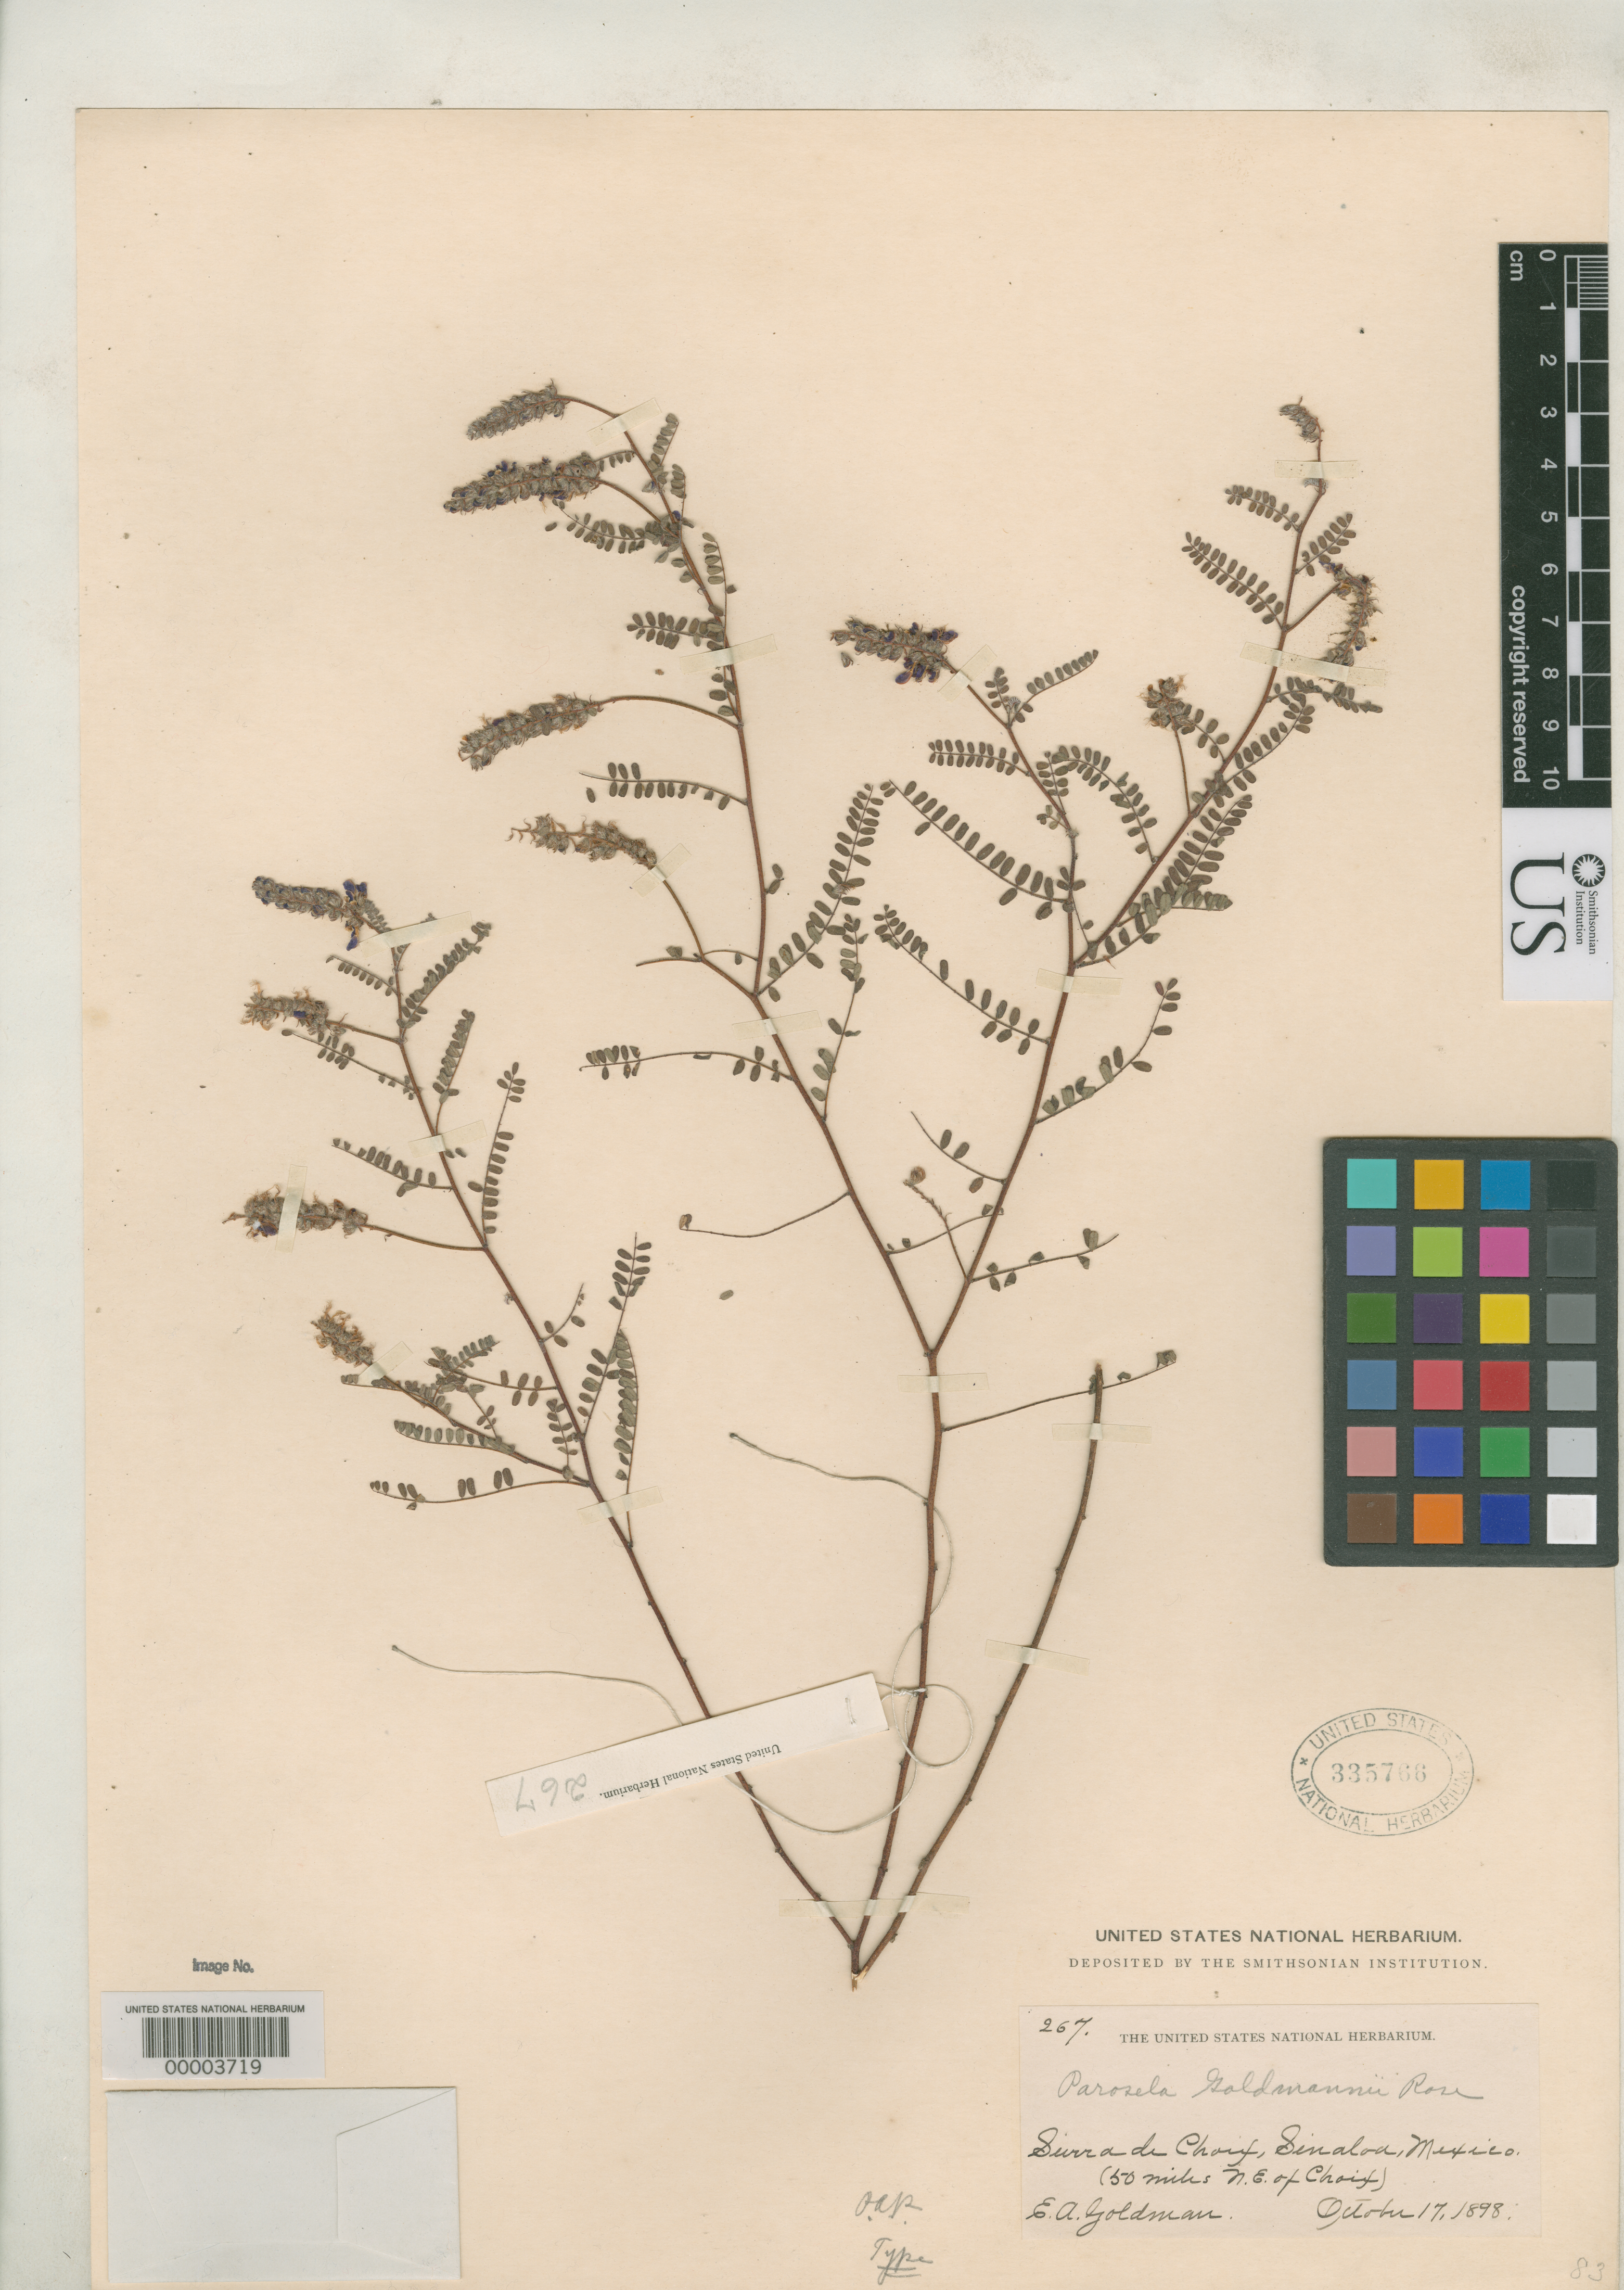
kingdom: Plantae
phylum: Tracheophyta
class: Magnoliopsida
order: Fabales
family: Fabaceae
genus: Parosela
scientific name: Parosela goldmani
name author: Rose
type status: Holotype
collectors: E. A. Goldman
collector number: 267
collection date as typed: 17 Oct 1898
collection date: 1898-10-17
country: Mexico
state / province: Sinaloa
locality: Sierra de Choix.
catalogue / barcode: US 335766